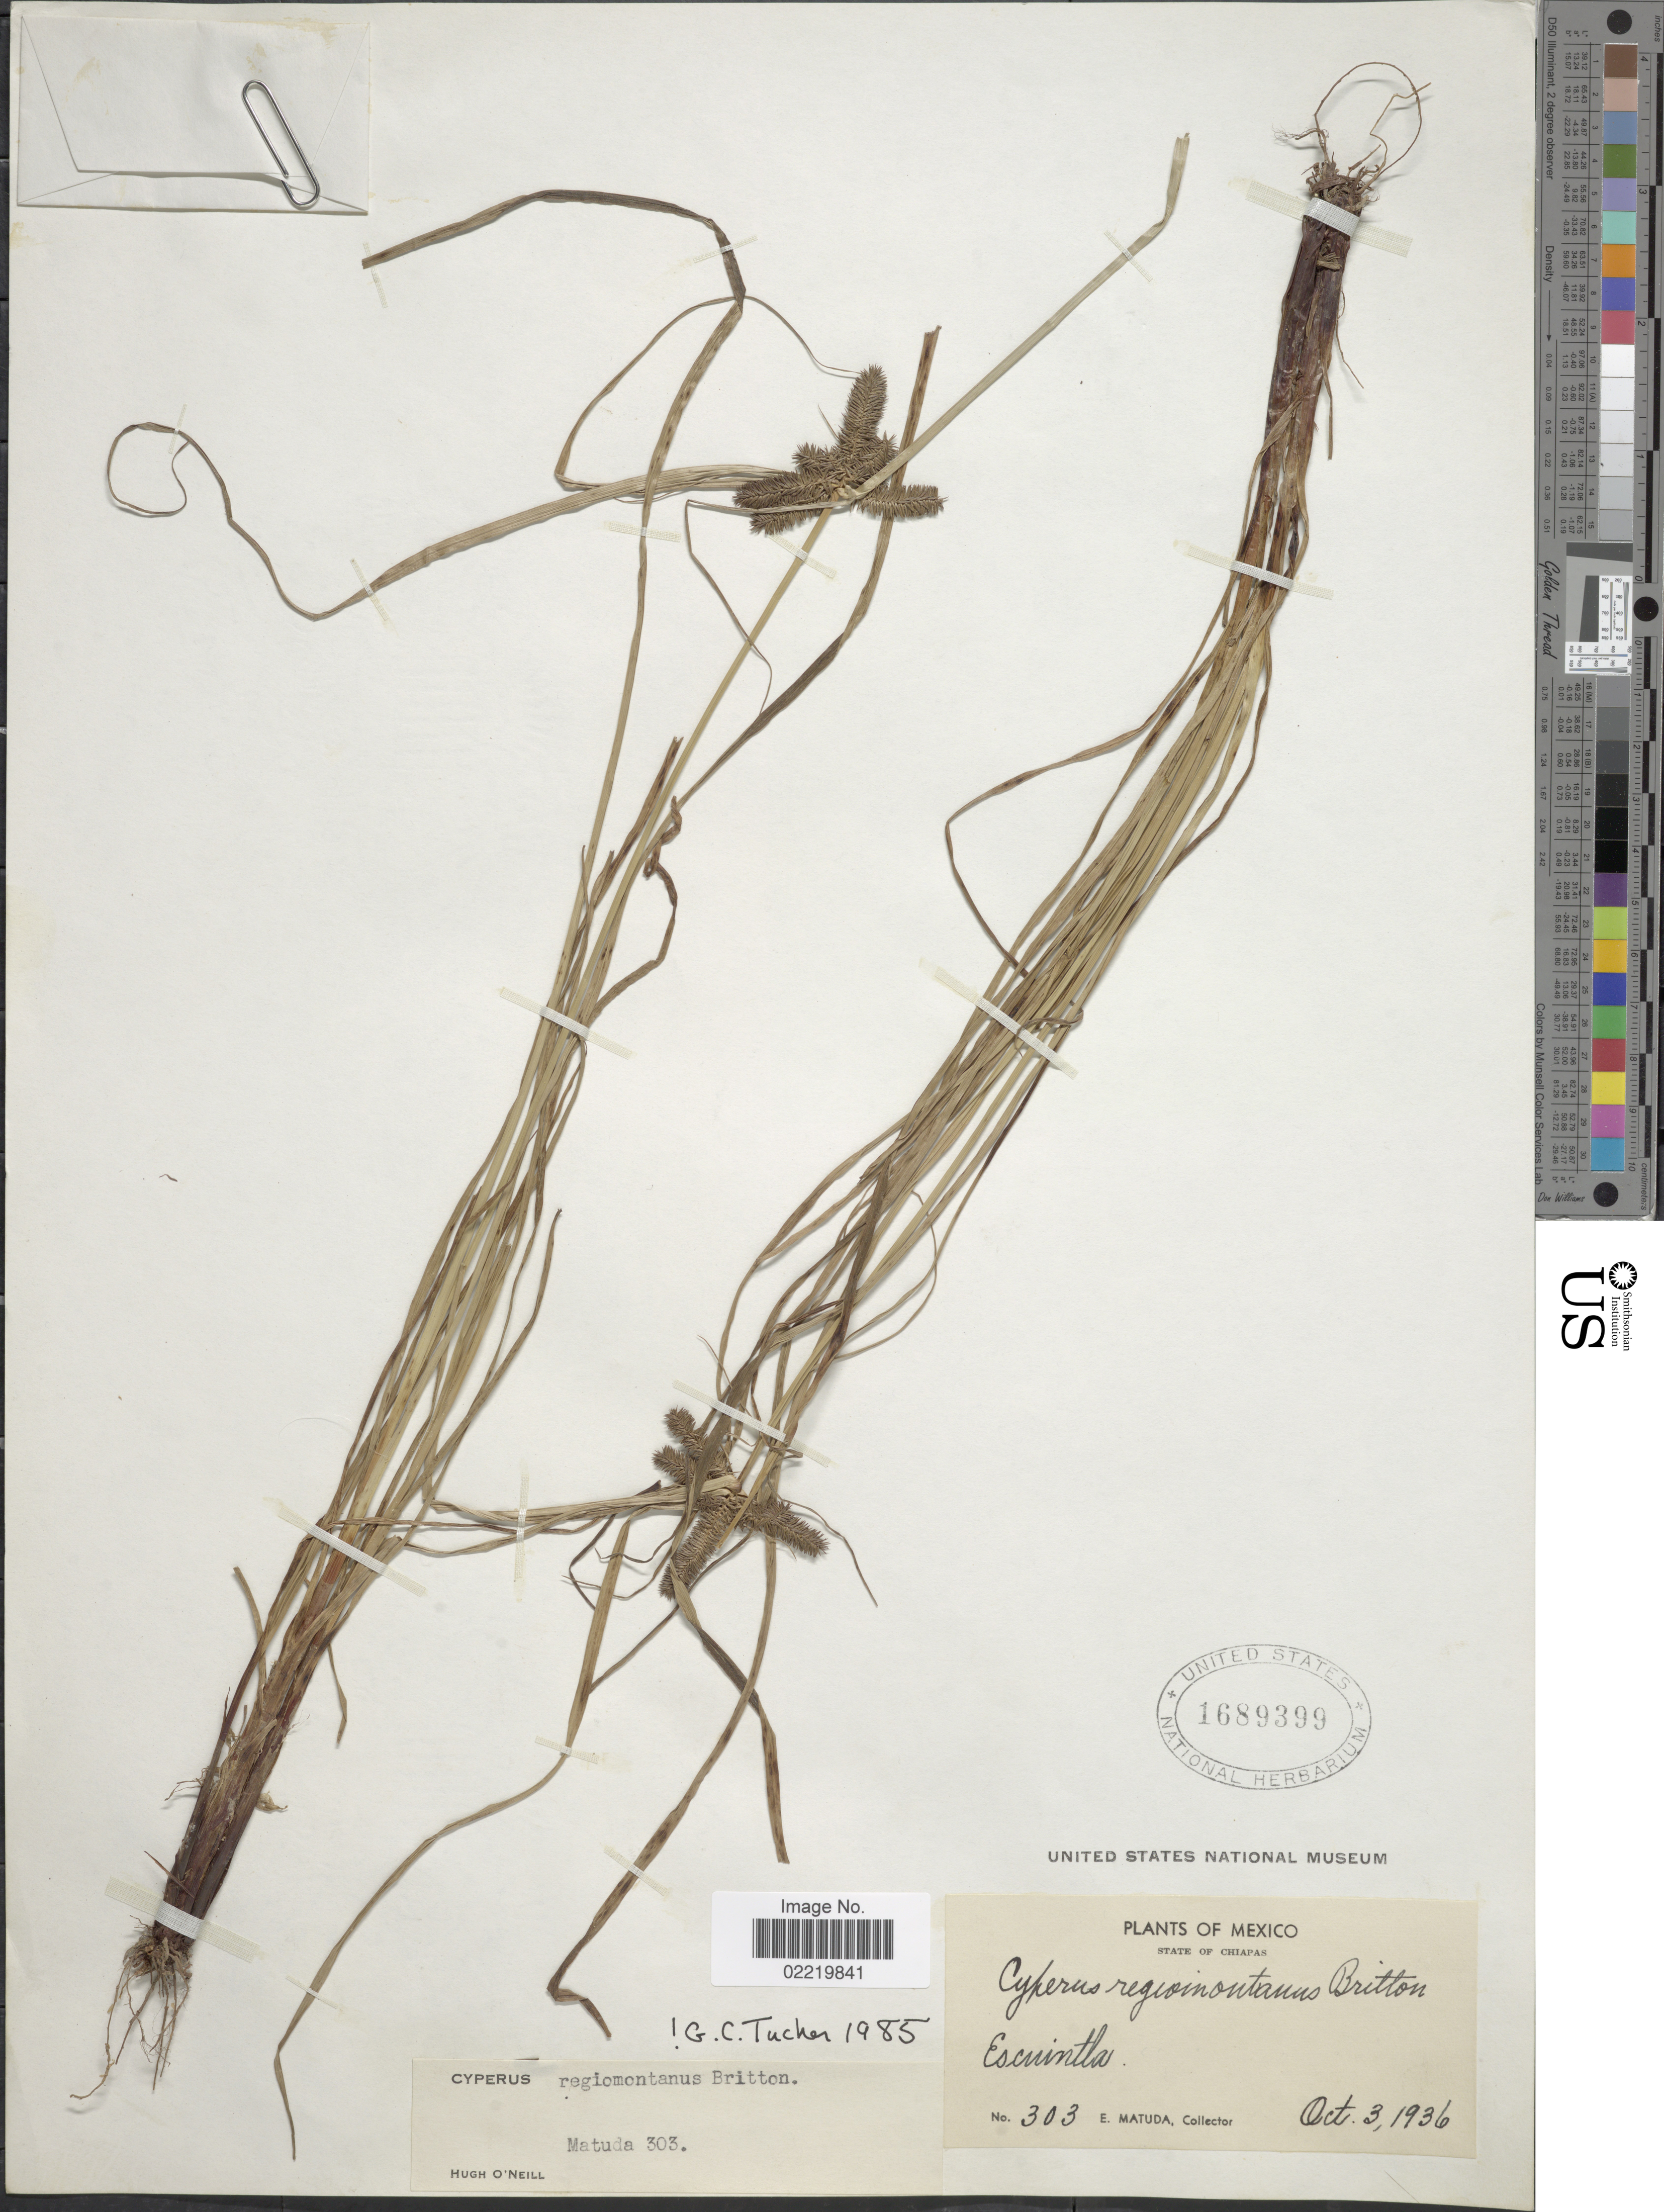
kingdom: Plantae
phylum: Tracheophyta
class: Liliopsida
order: Poales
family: Cyperaceae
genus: Cyperus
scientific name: Cyperus regiomontanus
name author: Britton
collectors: E. Matuda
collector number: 303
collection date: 1936-10-03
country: Mexico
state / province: Chiapas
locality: Escuintla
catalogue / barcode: US 1689399